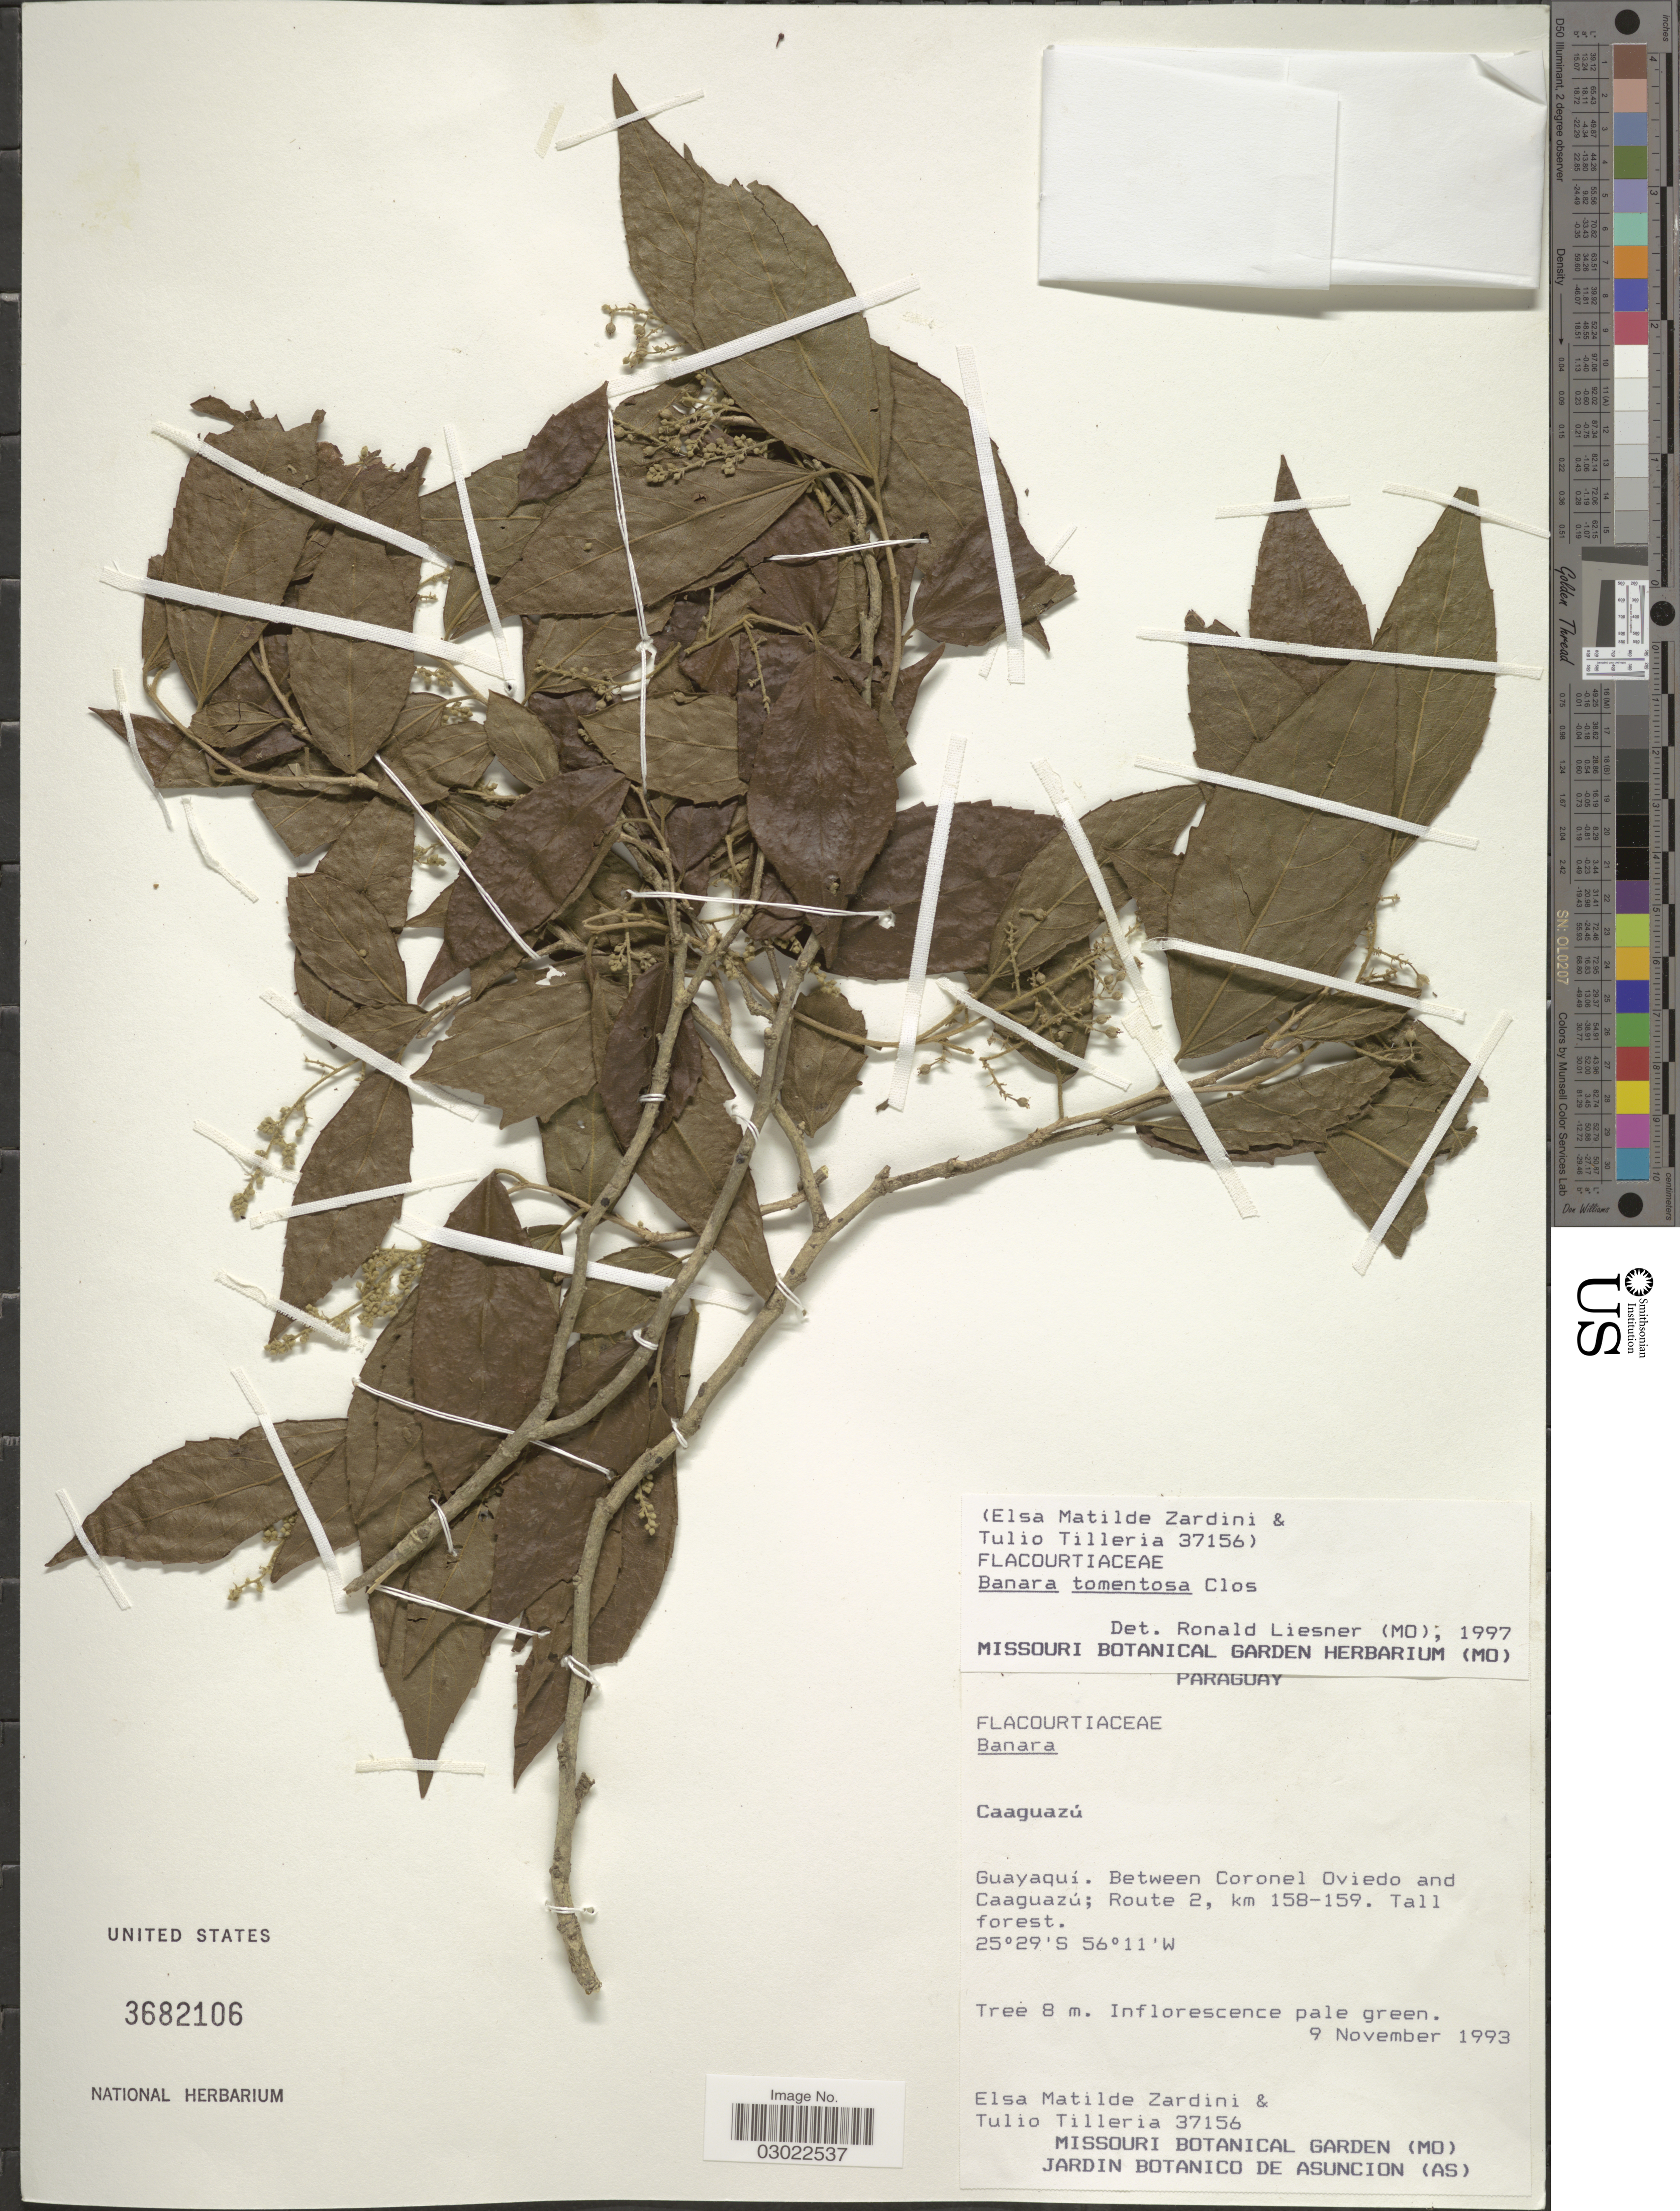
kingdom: Plantae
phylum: Tracheophyta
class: Magnoliopsida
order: Malpighiales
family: Salicaceae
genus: Banara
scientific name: Banara tomentosa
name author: Clos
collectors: E. M. Zardini & T. Tilleria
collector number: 37156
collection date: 1993-11-09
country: Paraguay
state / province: Caaguazu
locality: Guayaquí. between Coronel Oviedo and Caagazú; Route 2, km 158-159. Tall forest.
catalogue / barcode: US 3682106